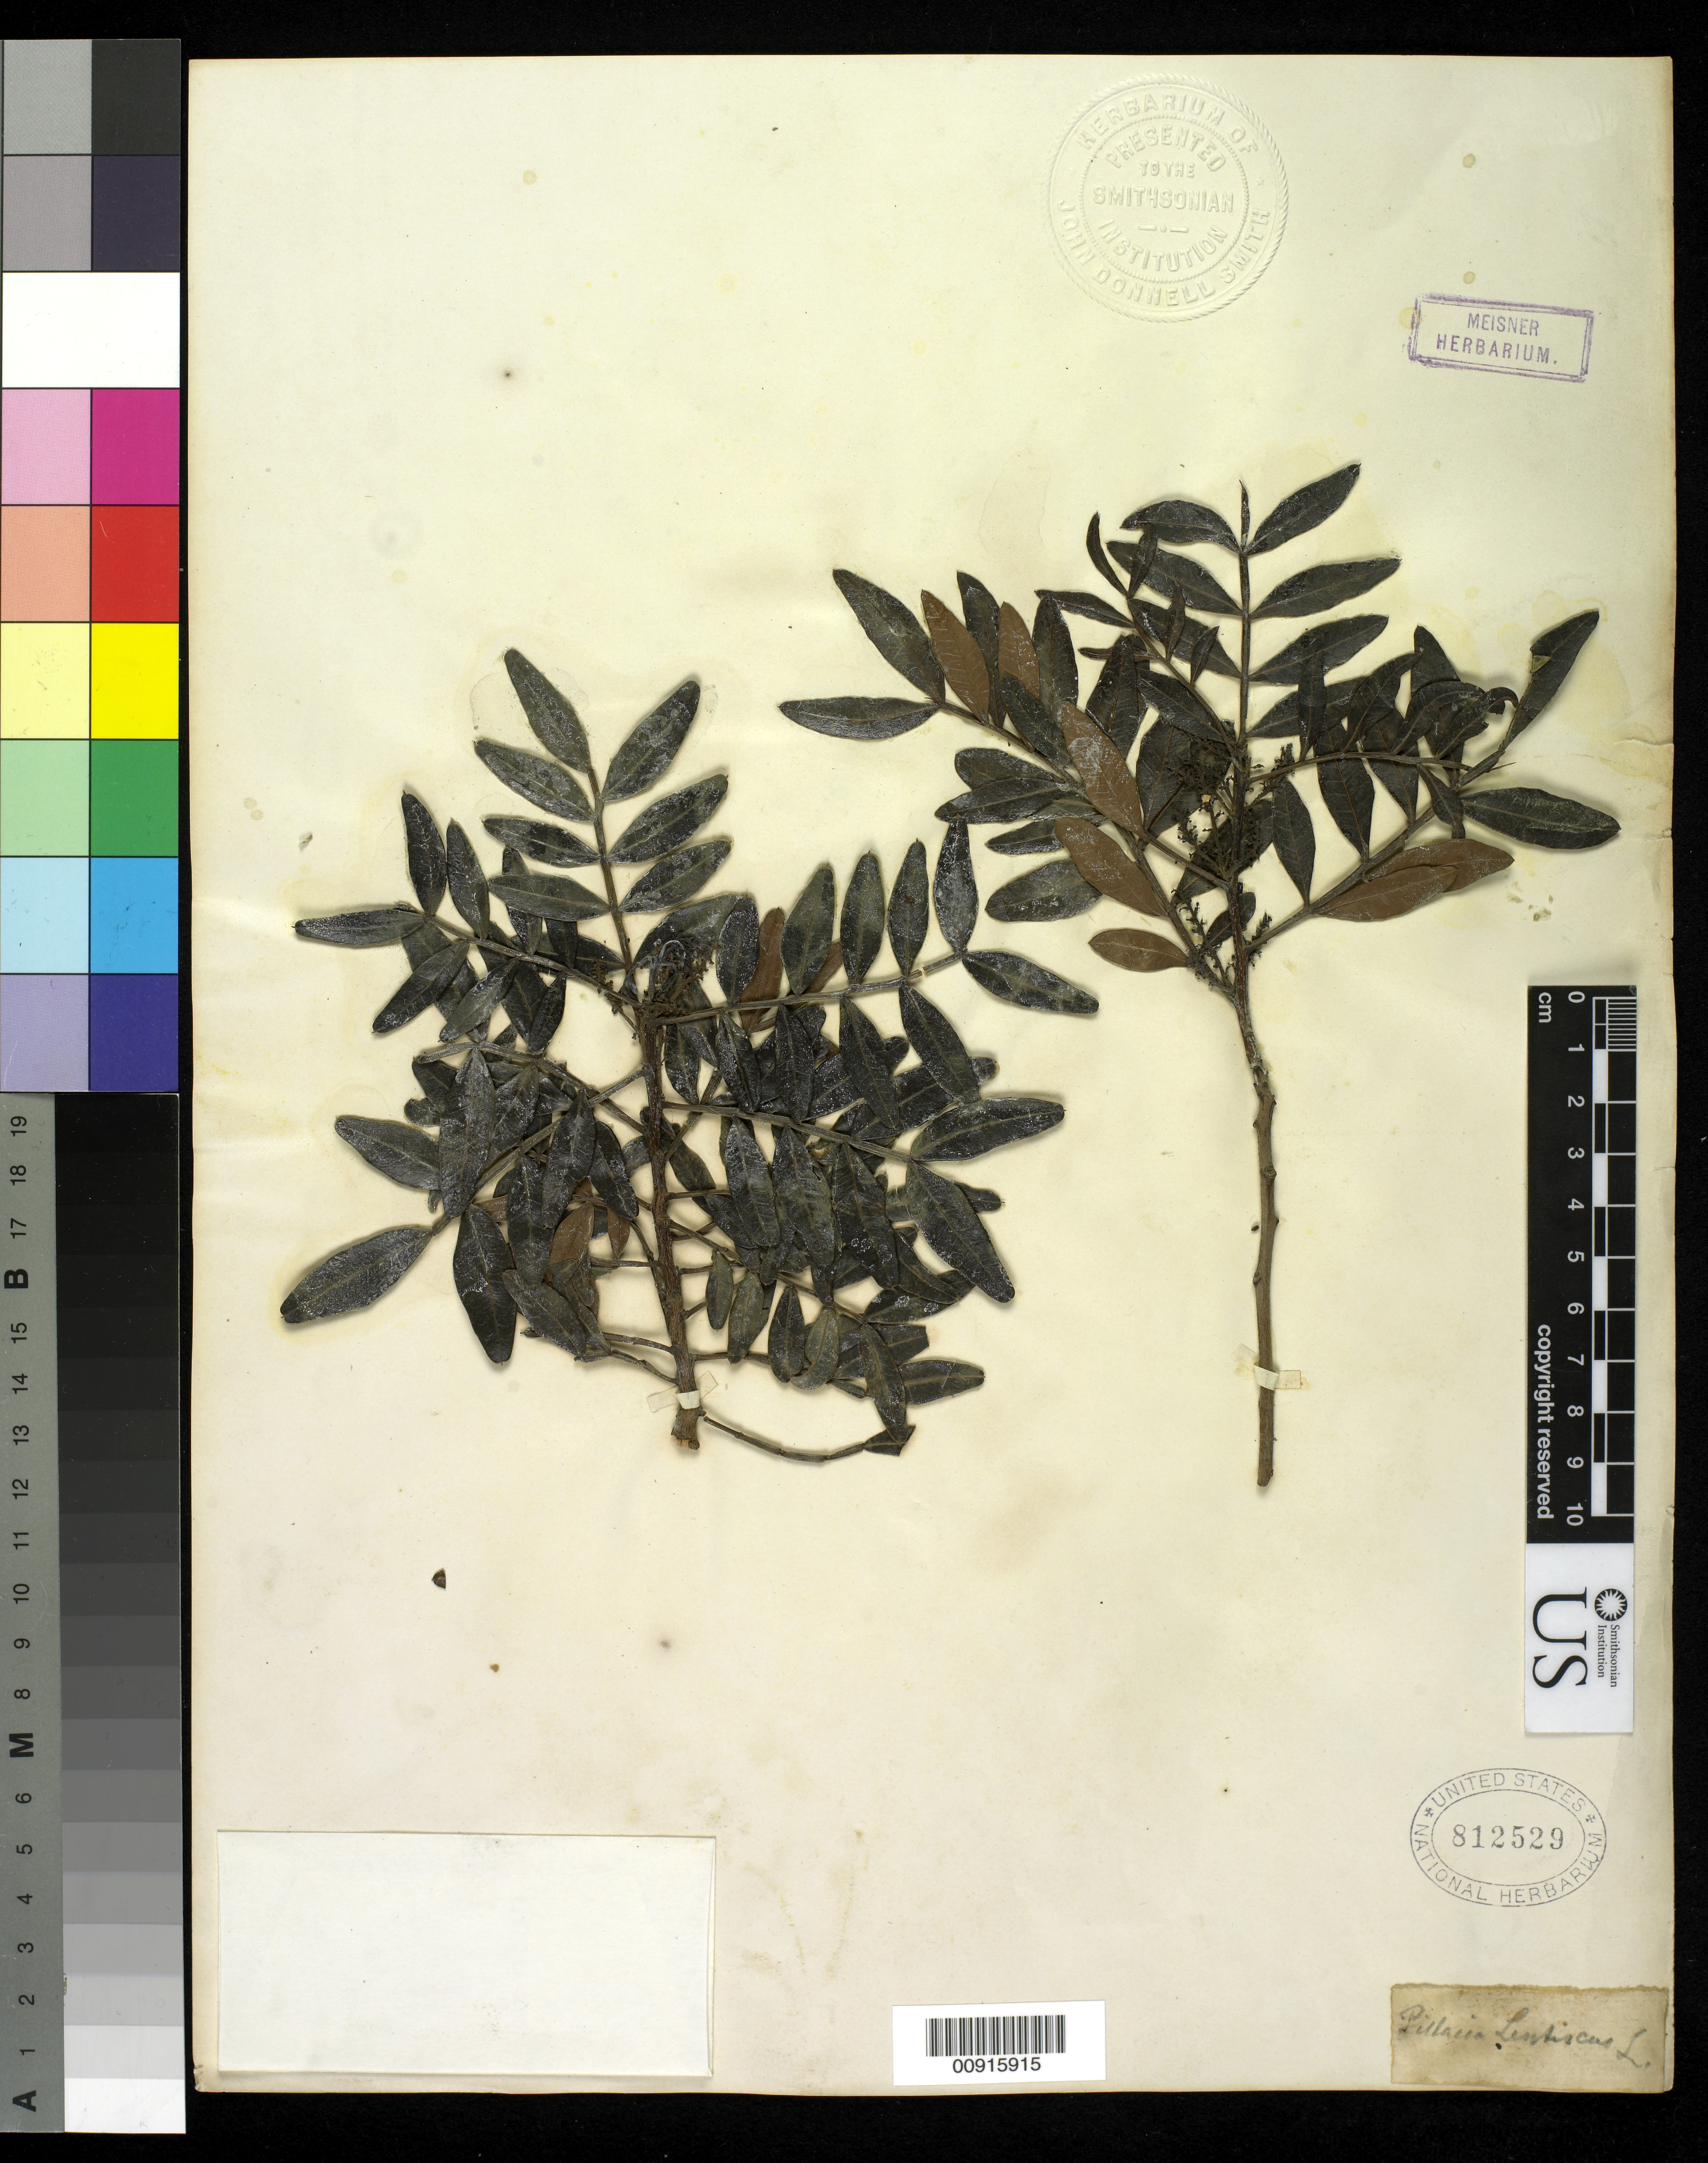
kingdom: Plantae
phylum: Tracheophyta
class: Magnoliopsida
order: Sapindales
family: Anacardiaceae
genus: Pistacia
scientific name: Pistacia lentiscus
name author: L.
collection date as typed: s.d.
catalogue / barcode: US 812529